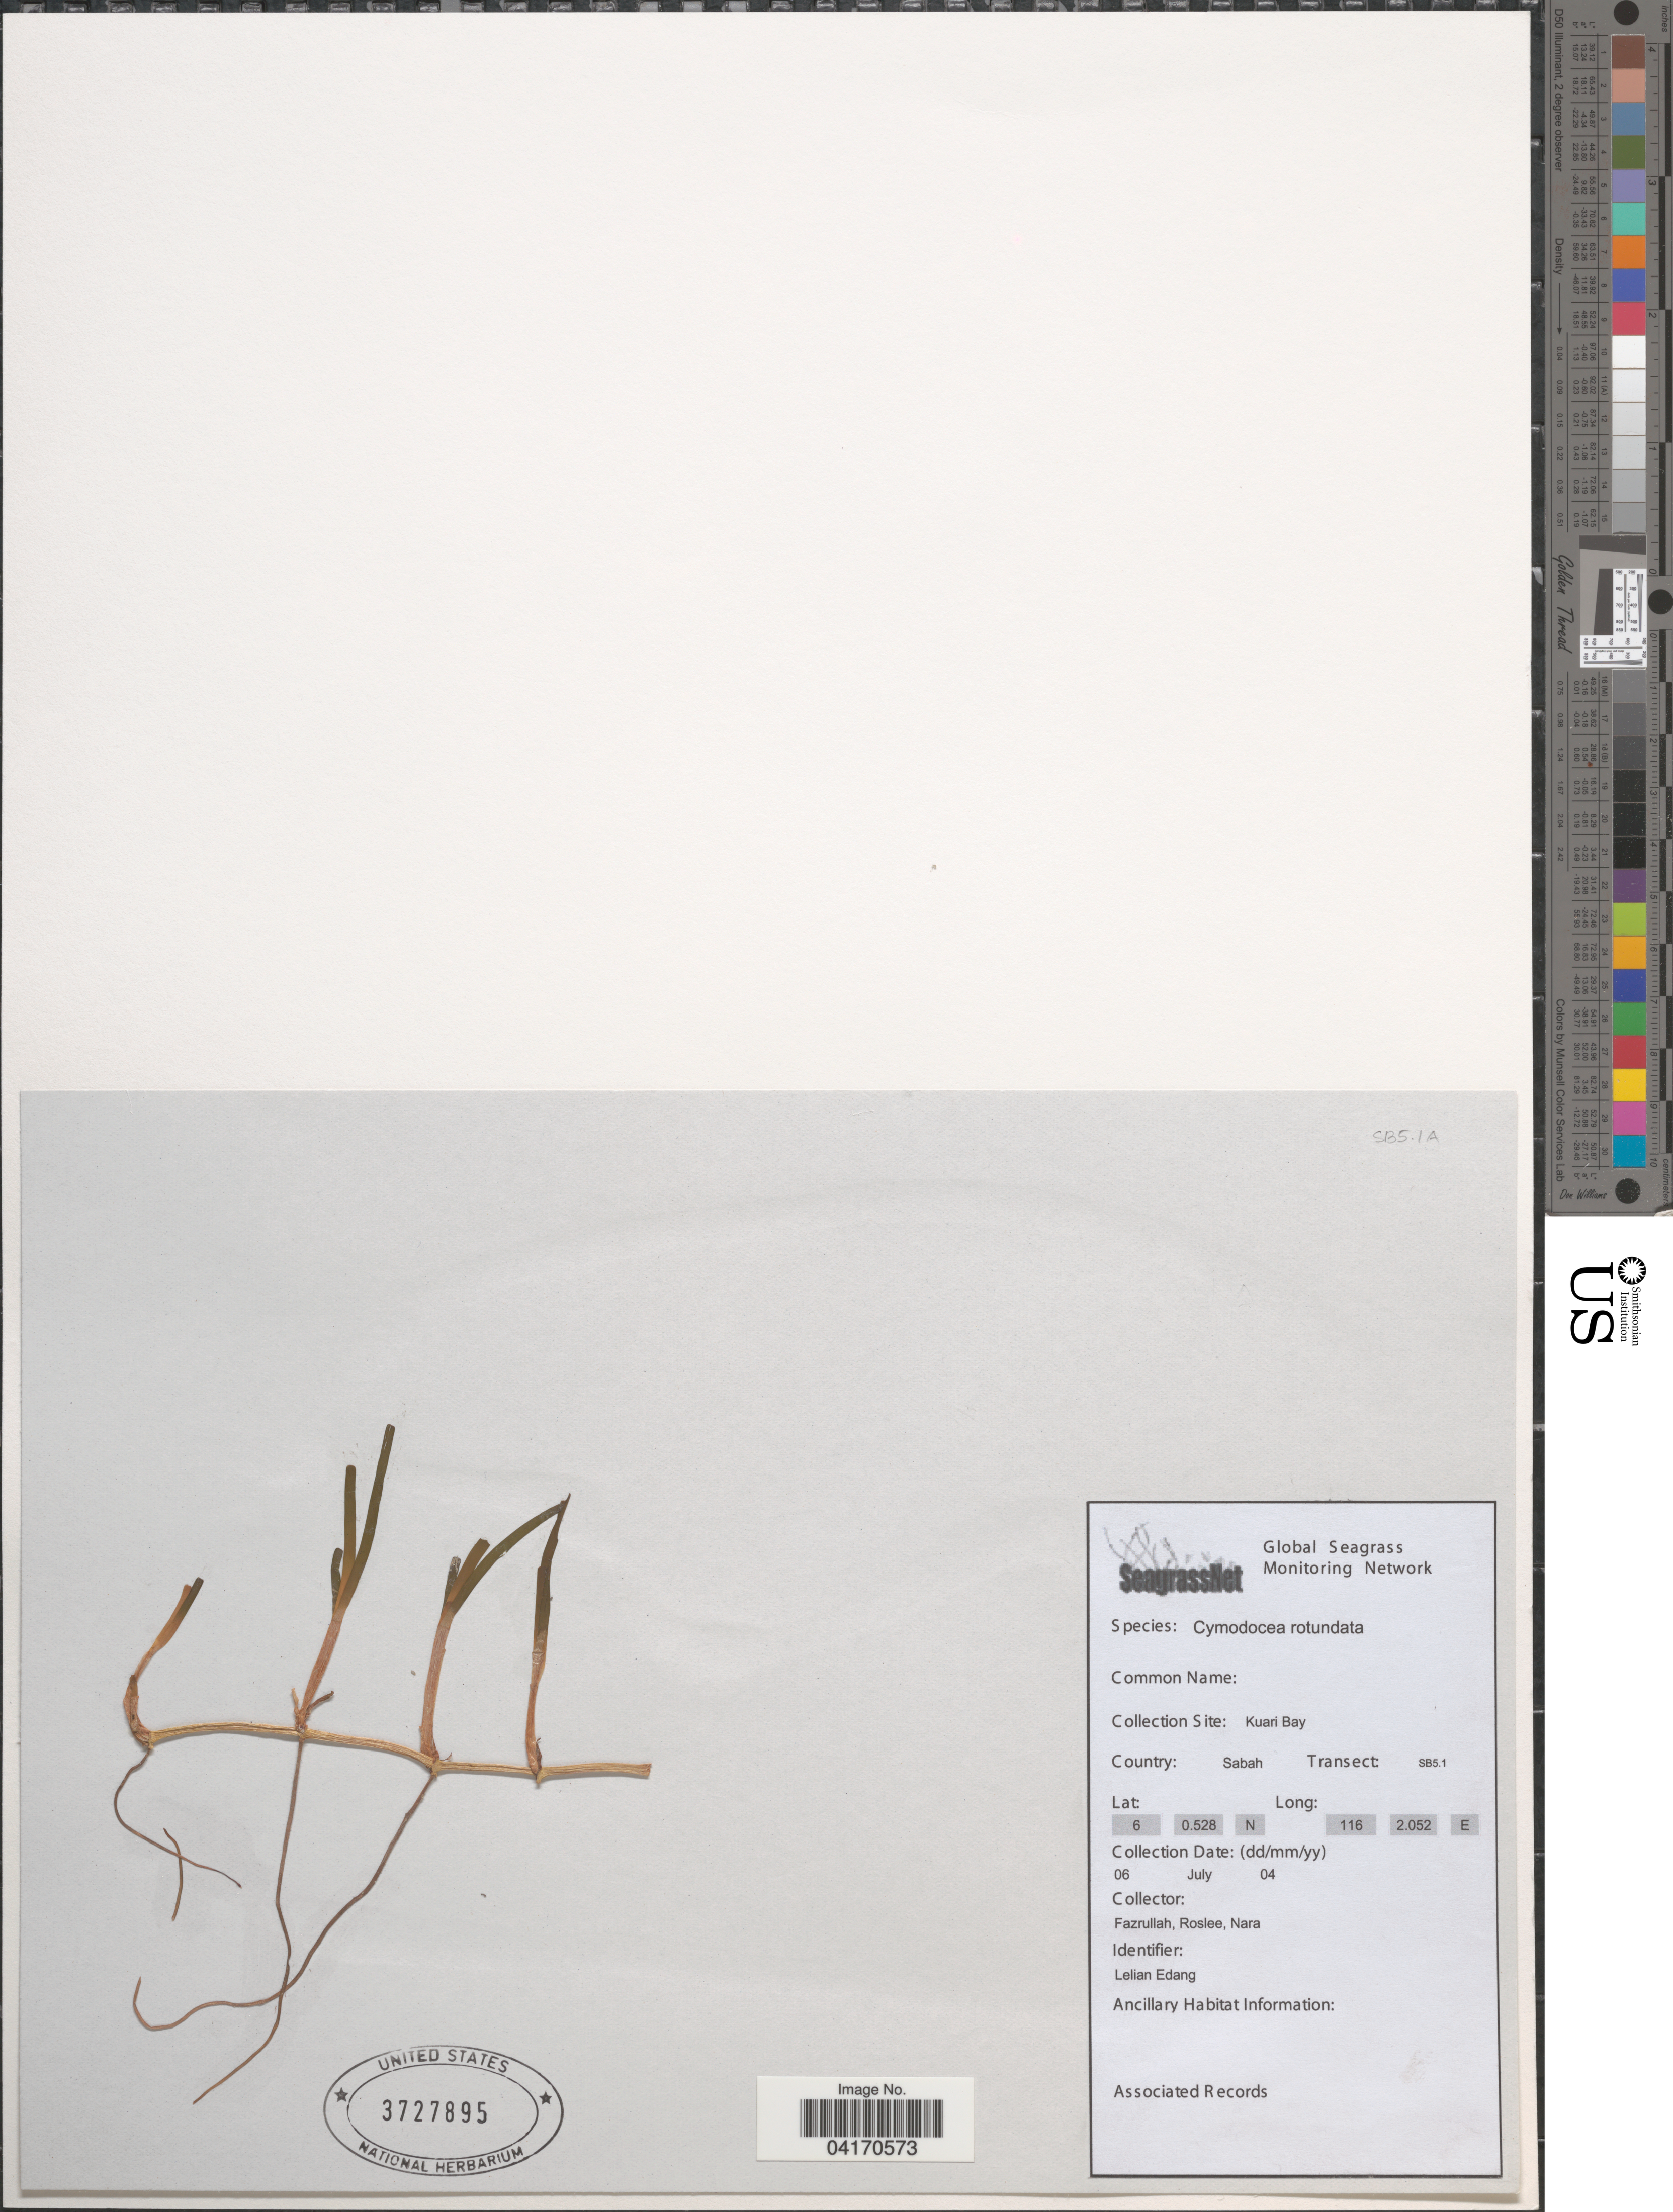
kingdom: Plantae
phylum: Tracheophyta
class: Liliopsida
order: Alismatales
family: Cymodoceaceae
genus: Cymodocea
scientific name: Cymodocea rotundata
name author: Asch. & Schweinf.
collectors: Fazrullah, Roslee & Nara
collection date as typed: Transcribed d/m/y: 6/7/4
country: Malaysia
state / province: Sabah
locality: Collection Site: Kuari Bay. Country: Sabah Transect: SB5.1.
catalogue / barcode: US 3727895